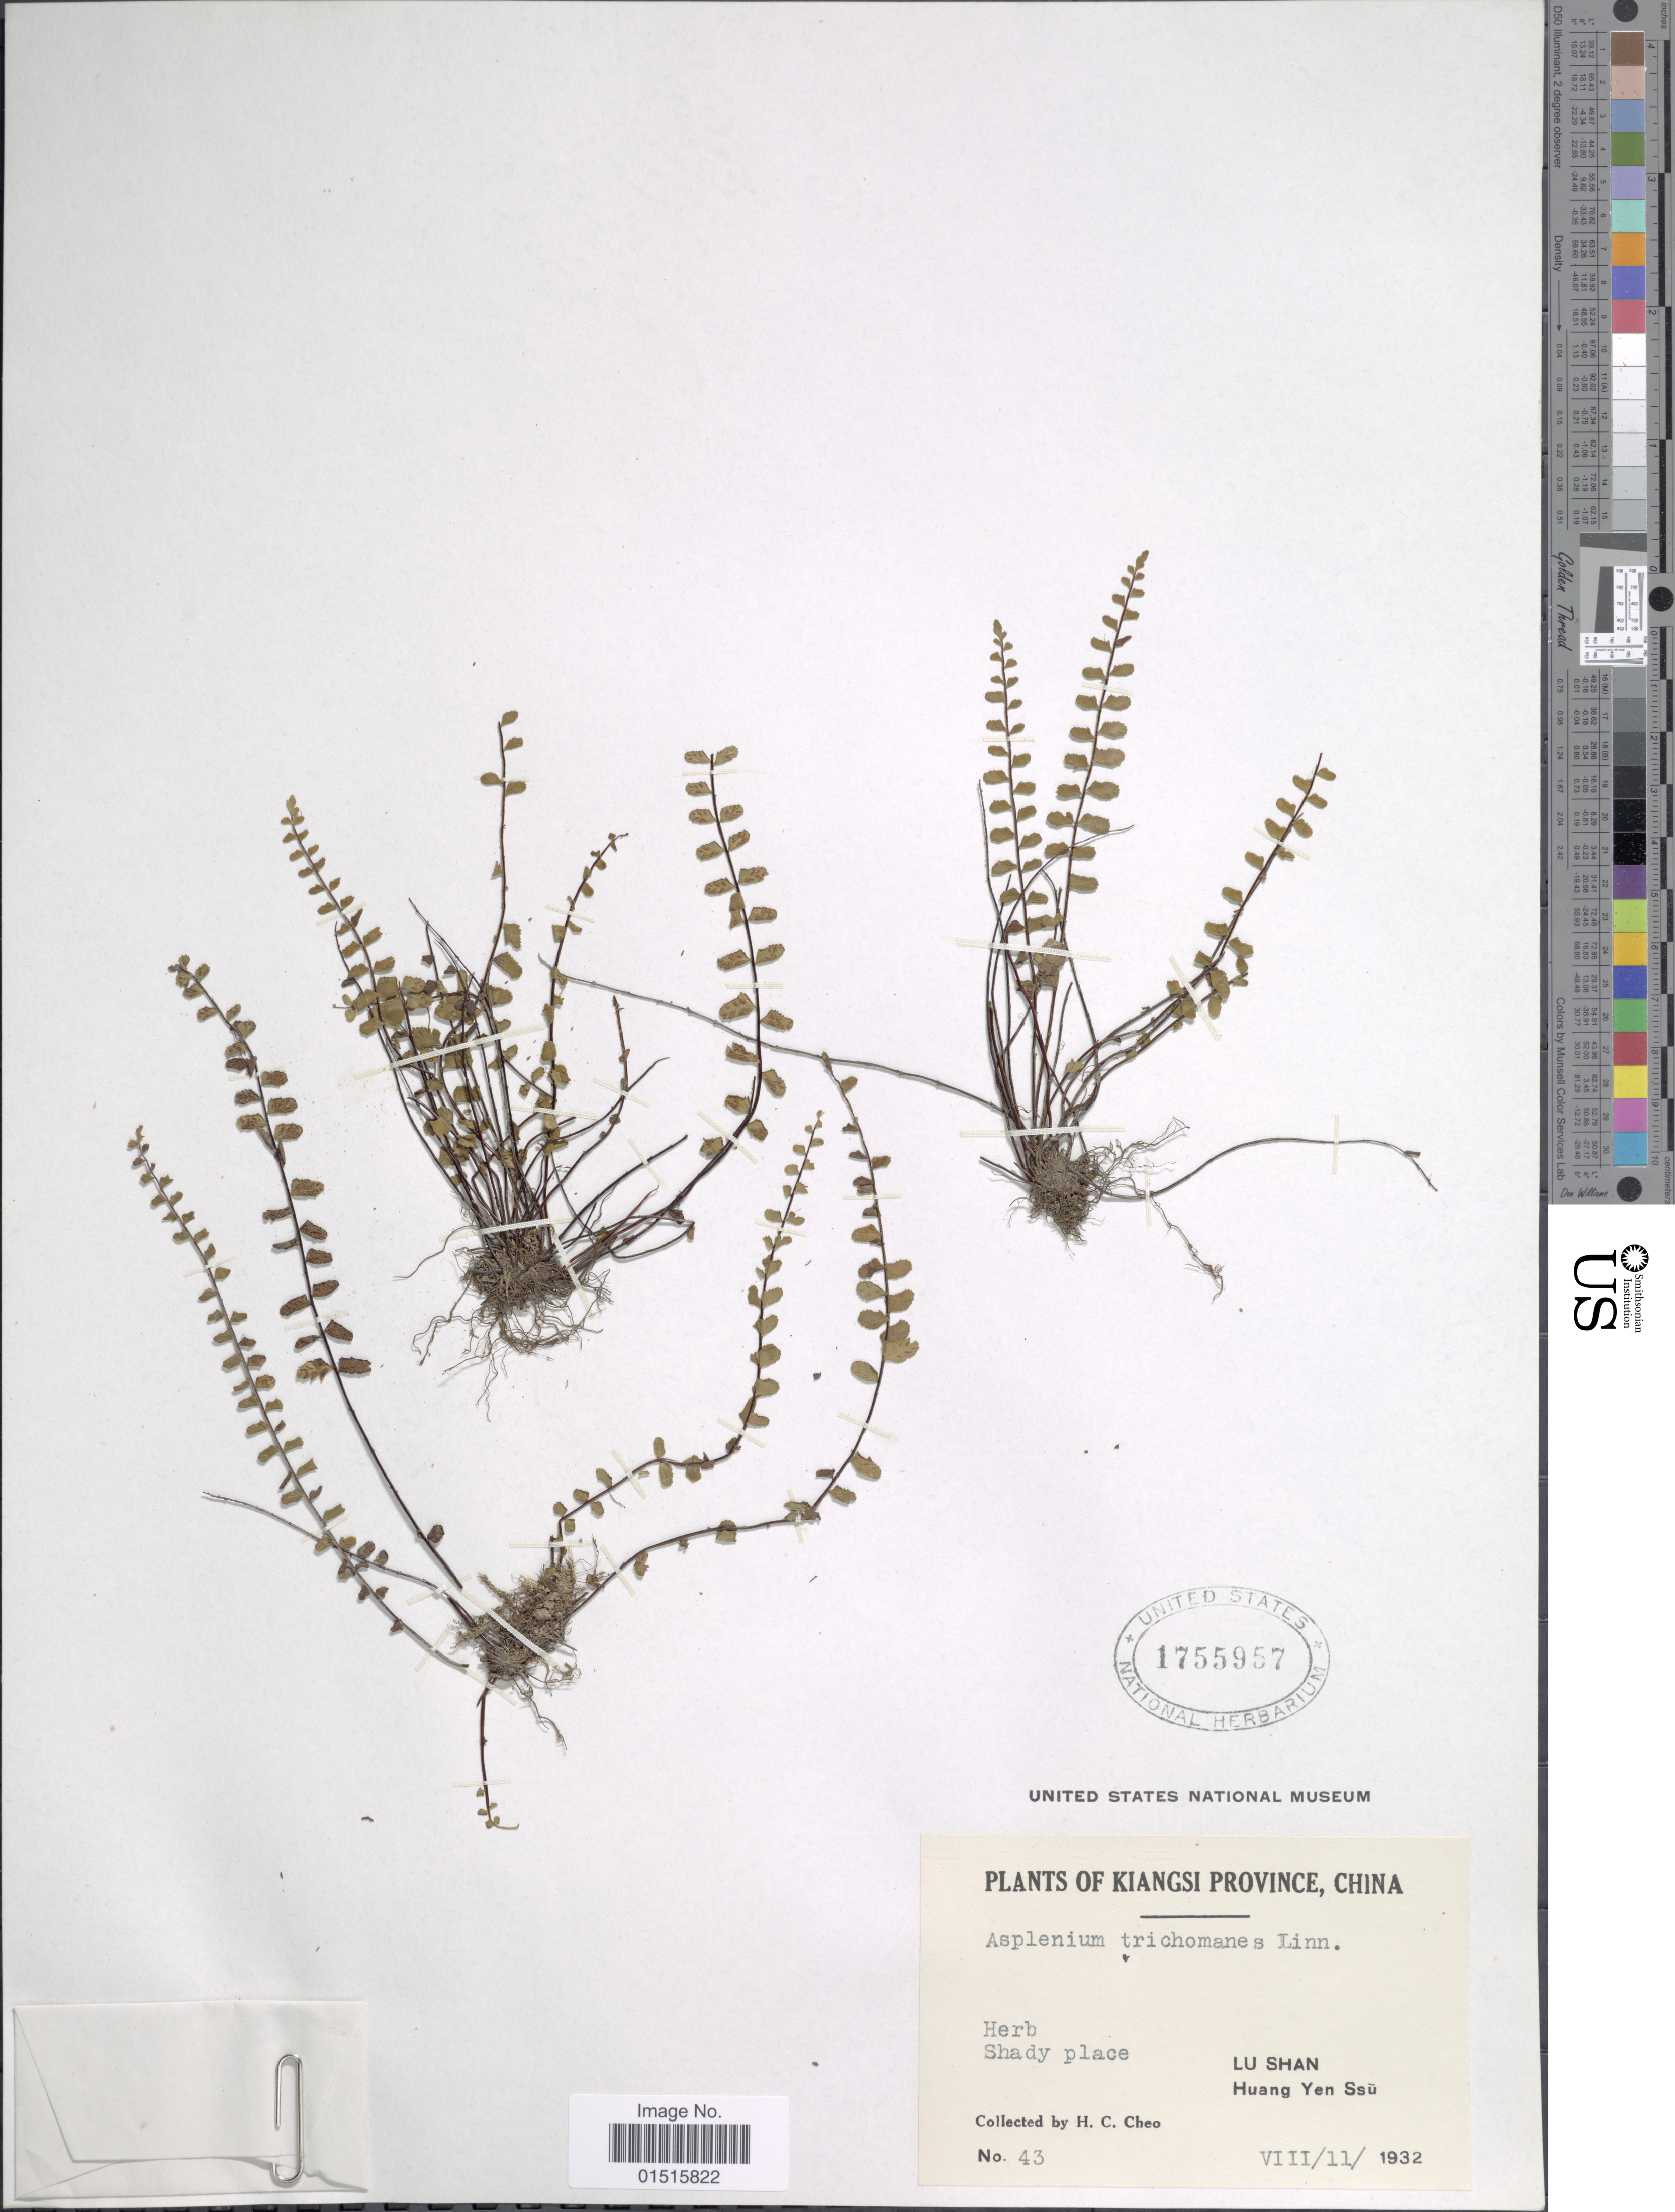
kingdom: Plantae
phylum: Tracheophyta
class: Polypodiopsida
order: Polypodiales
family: Aspleniaceae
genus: Asplenium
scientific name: Asplenium trichomanes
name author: L.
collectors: H. Cheo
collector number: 43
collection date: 1932-08-11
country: China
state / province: Jiangxi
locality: Lu Shan, Huang Yen Ssu . Kiangsi Province.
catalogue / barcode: US 1755957